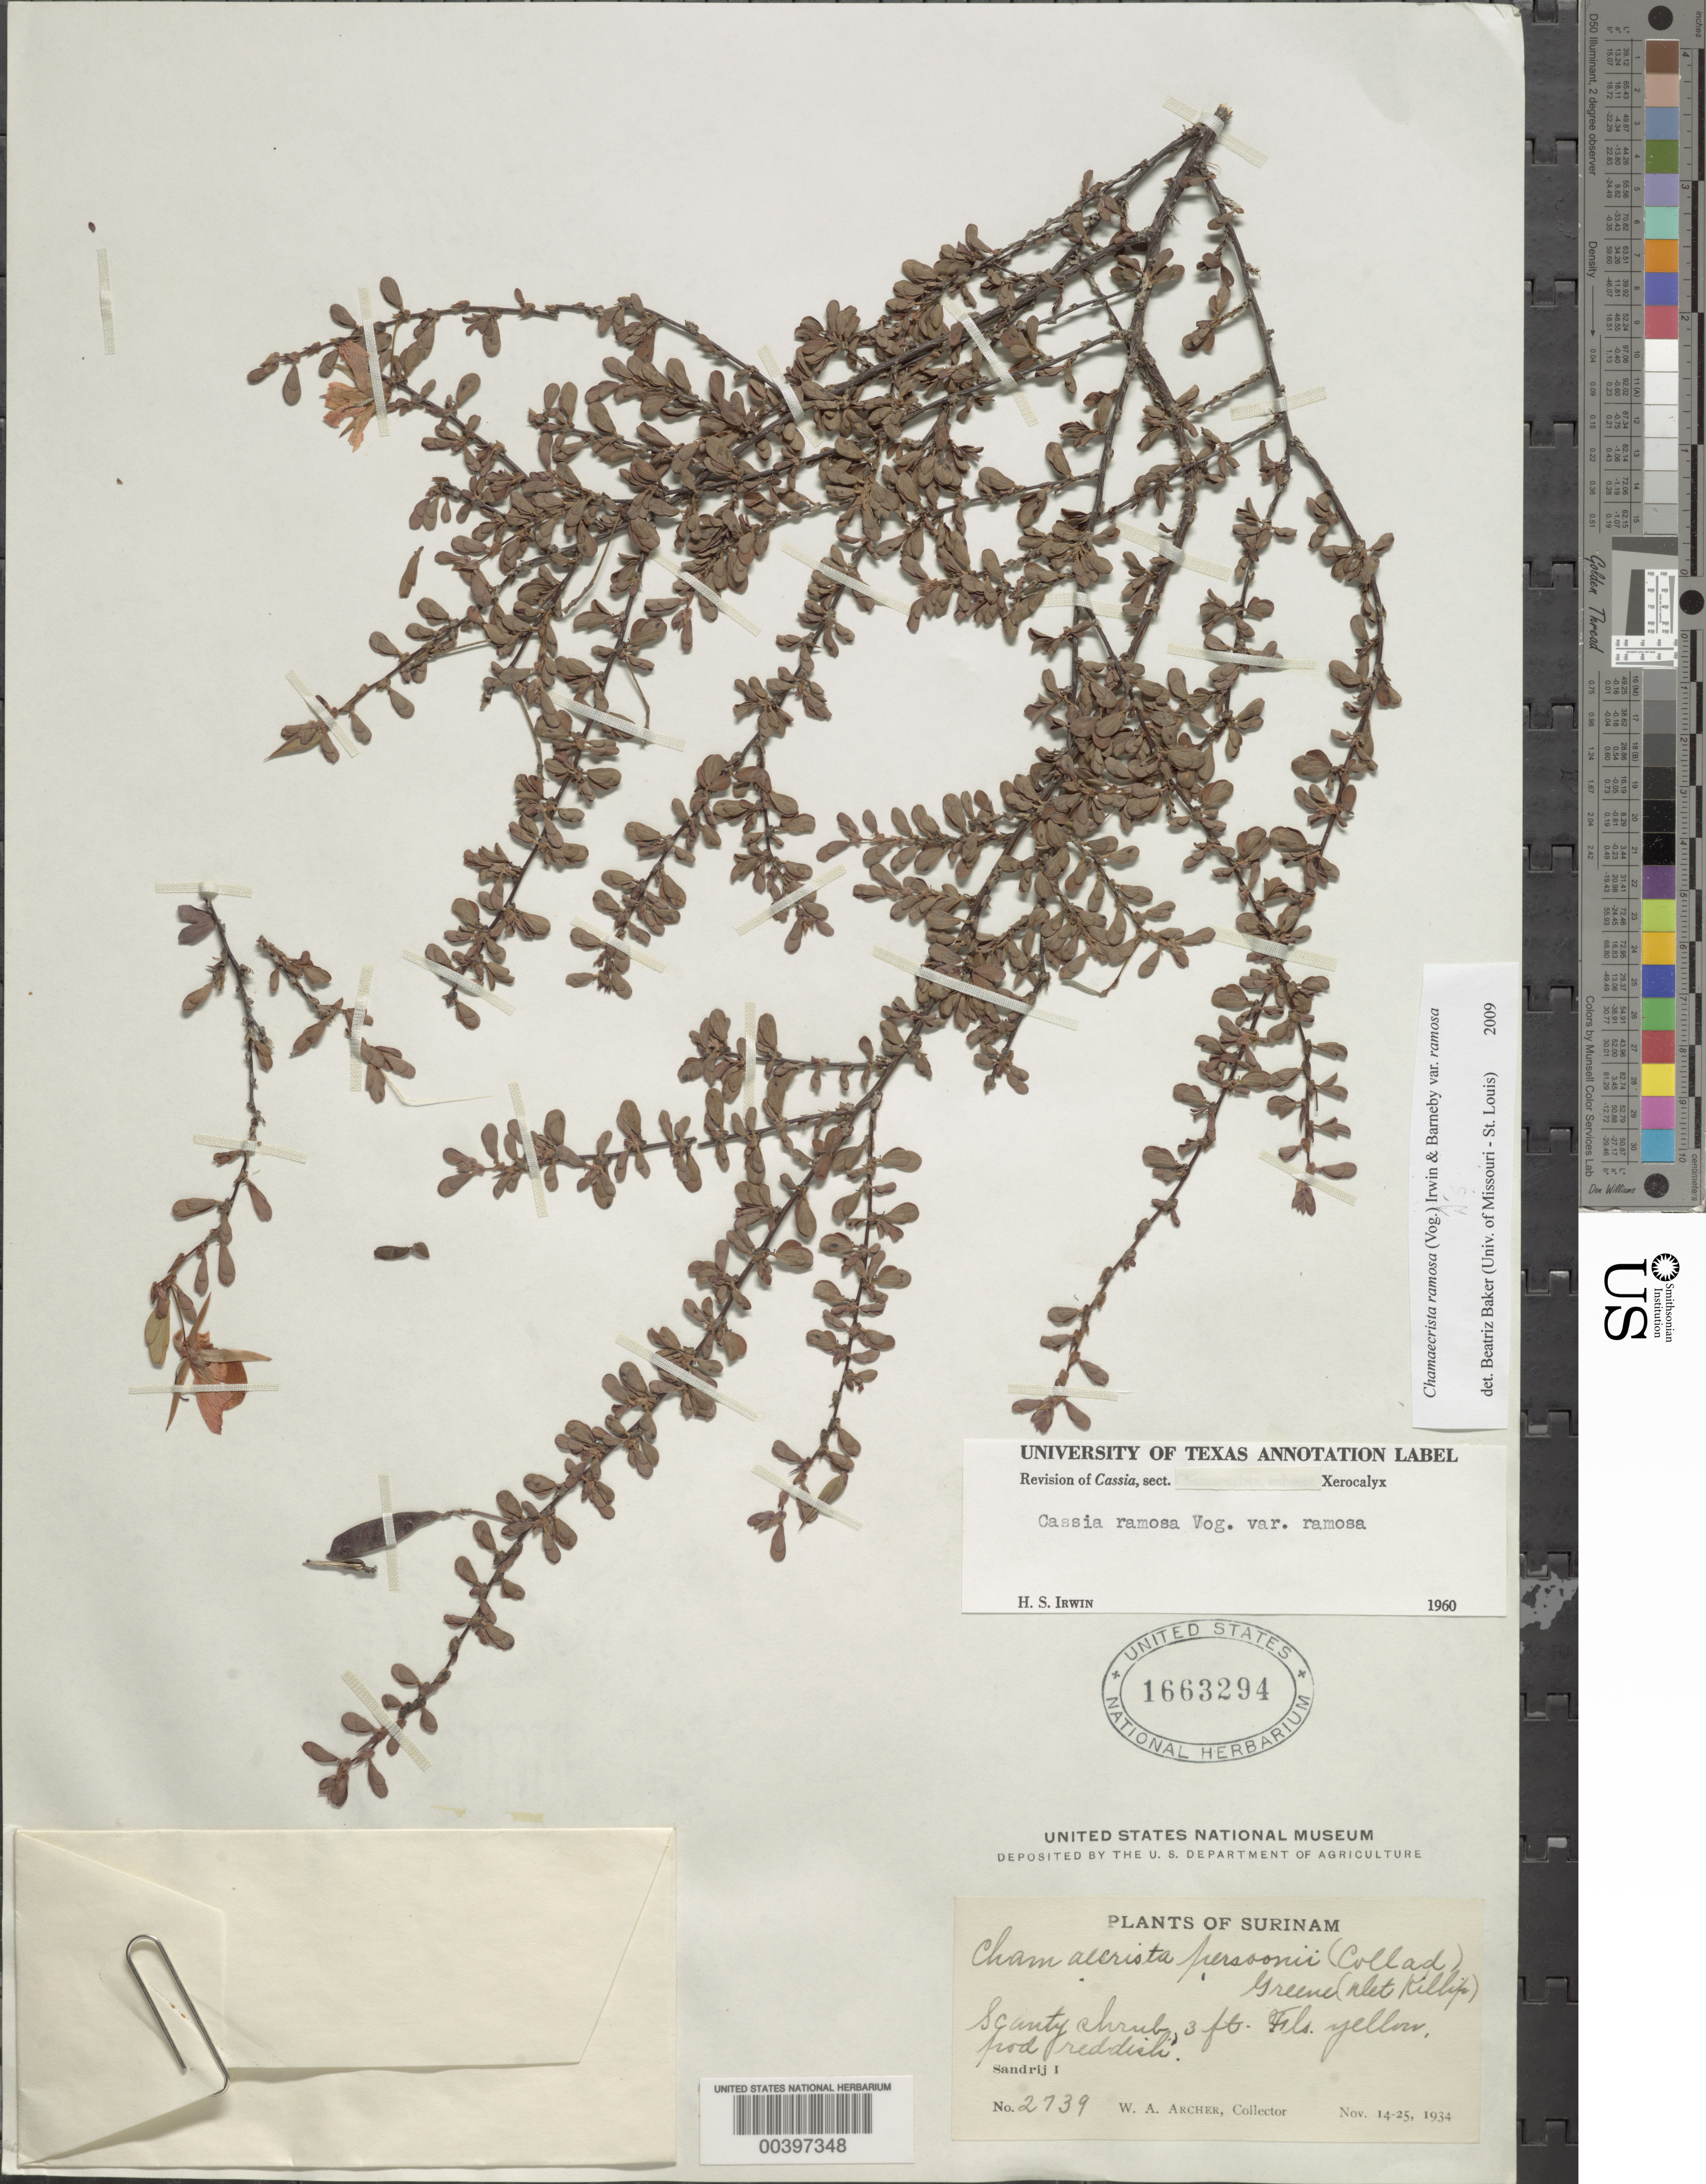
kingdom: Plantae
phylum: Tracheophyta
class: Magnoliopsida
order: Fabales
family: Fabaceae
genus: Chamaecrista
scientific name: Chamaecrista ramosa var. ramosa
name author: (Vogel) H.S. Irwin & Barneby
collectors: W. A. Archer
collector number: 2739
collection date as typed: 14 Nov 1934 to 25 Nov 1934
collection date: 1934-11-14/1934-11-25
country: Suriname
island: Sandrij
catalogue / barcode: US 1663294